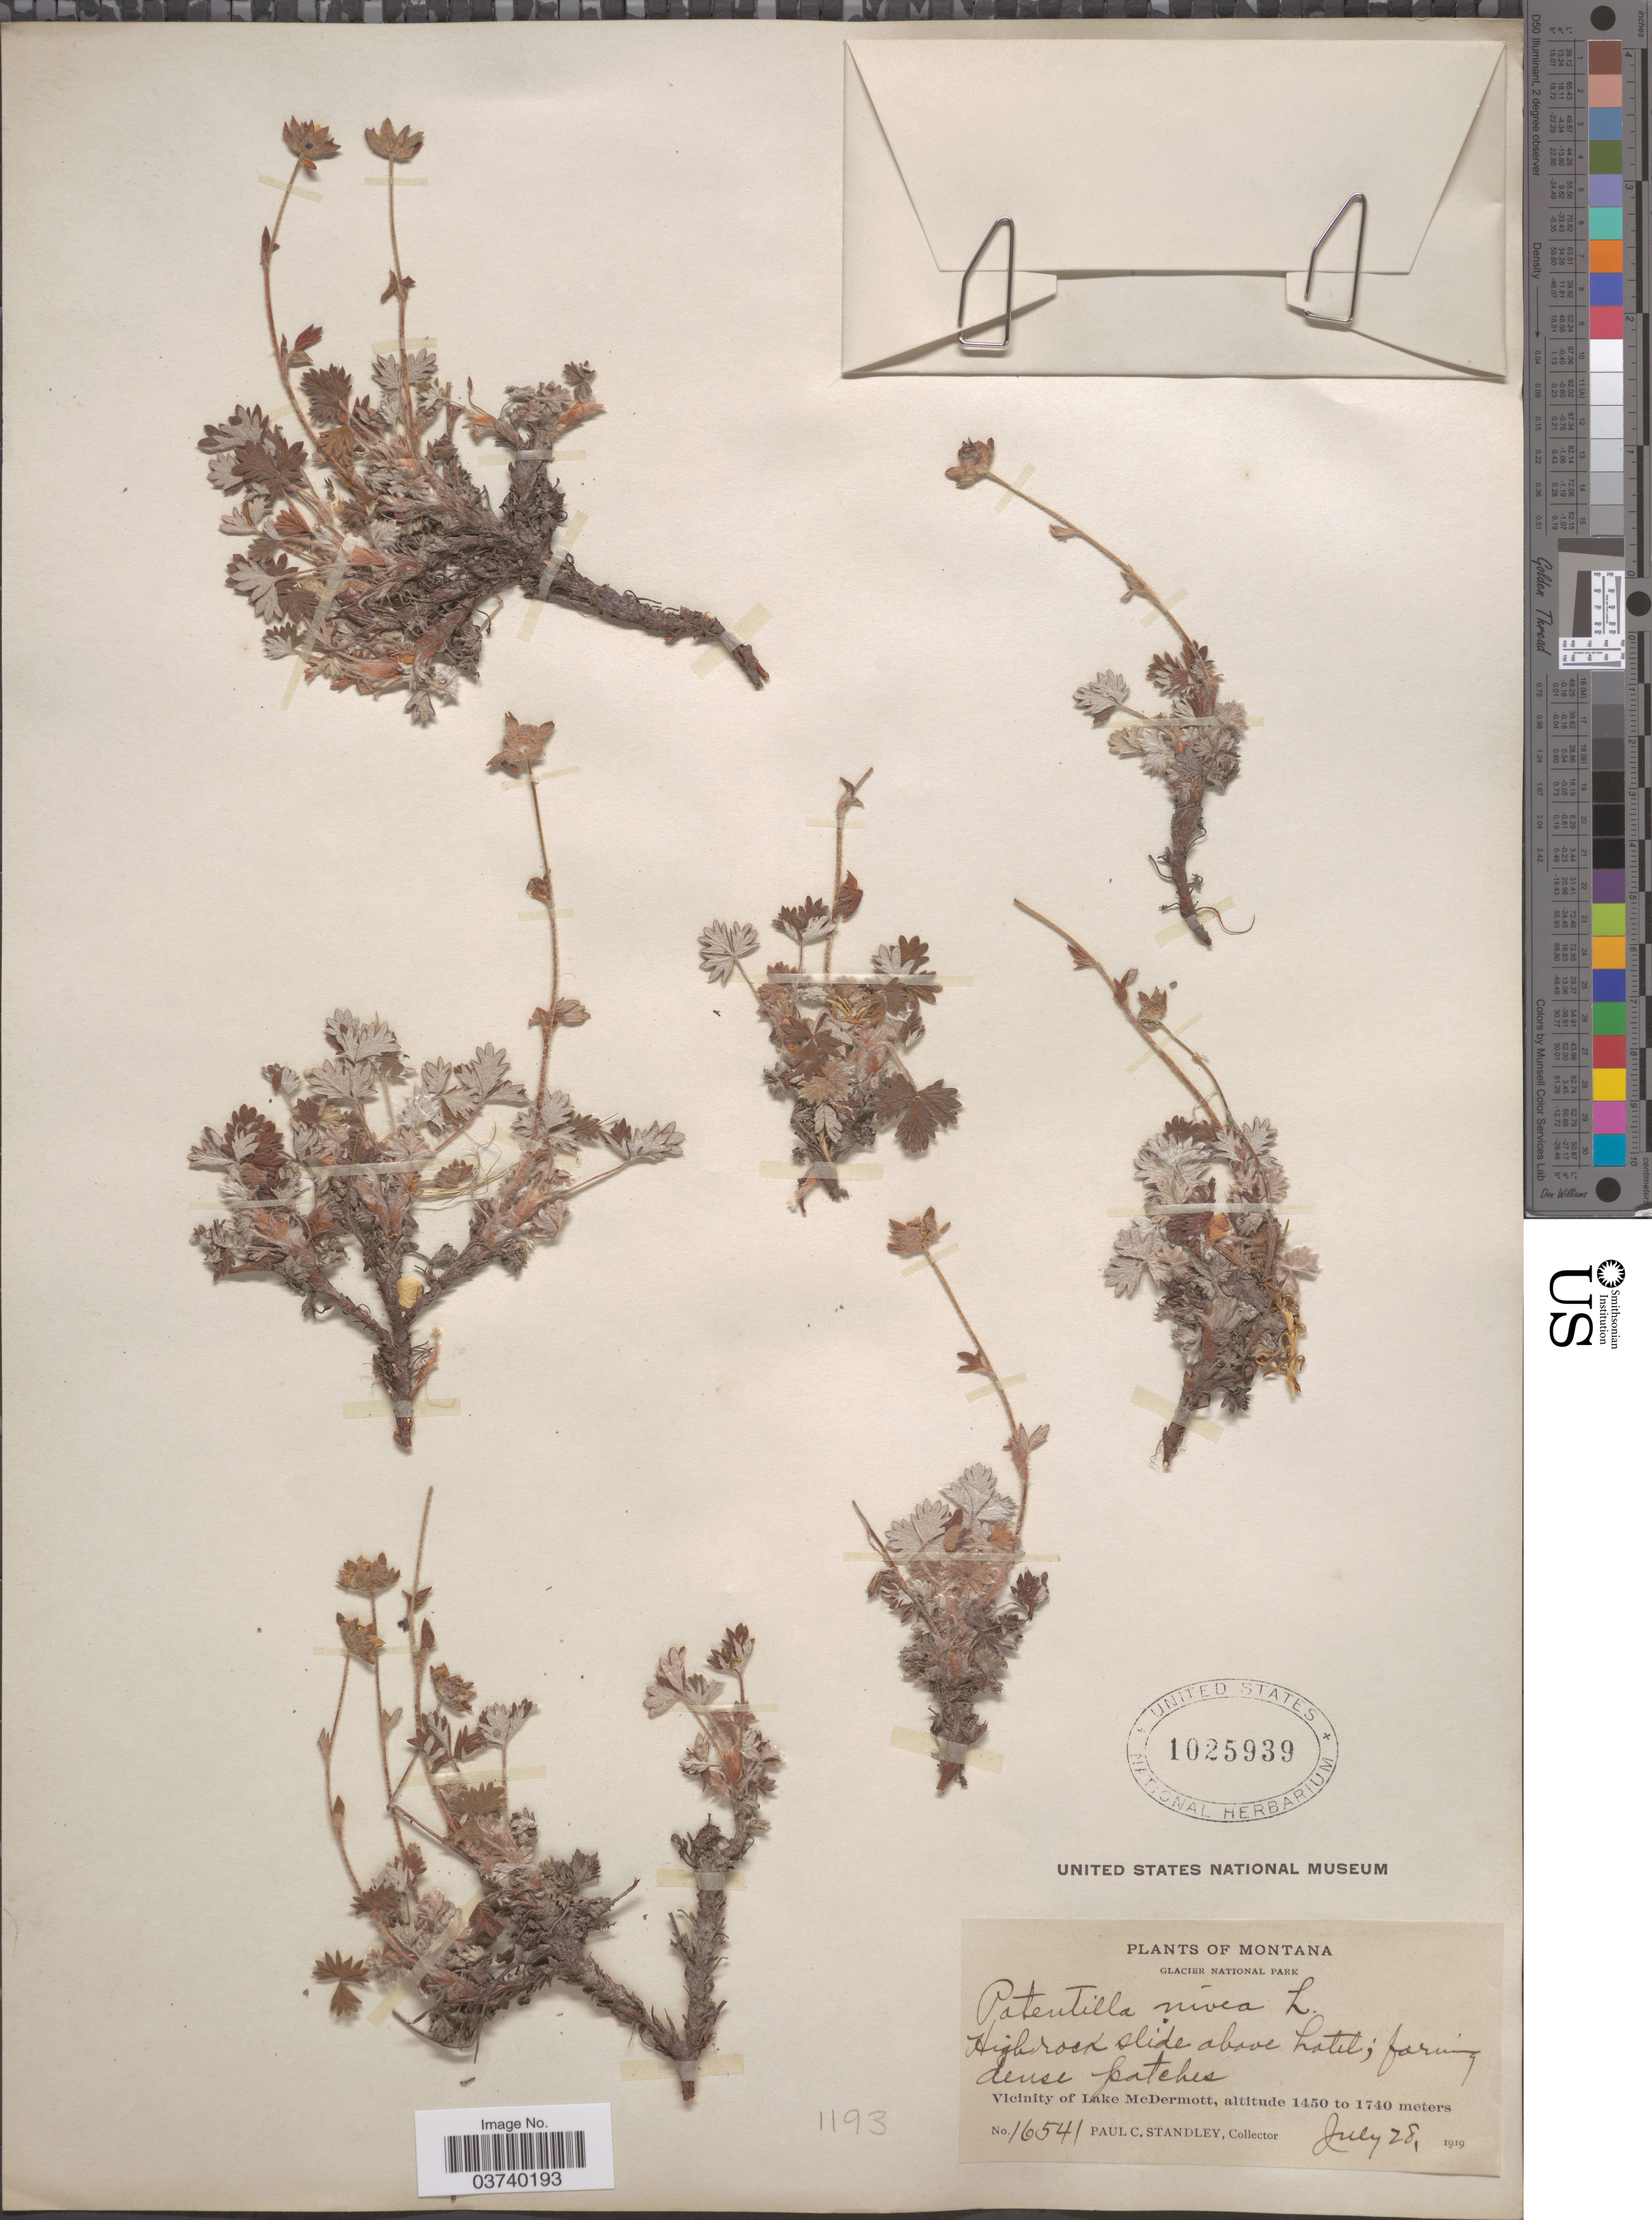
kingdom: Plantae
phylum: Tracheophyta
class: Magnoliopsida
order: Rosales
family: Rosaceae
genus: Potentilla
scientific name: Potentilla nivea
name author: L.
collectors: P. C. Standley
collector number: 16541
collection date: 1919-07-28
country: United States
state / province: Montana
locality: Glacier National Park. Highrock slide above hotel. Vicinity of Lake McDermott.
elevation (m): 1450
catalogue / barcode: US 1025939